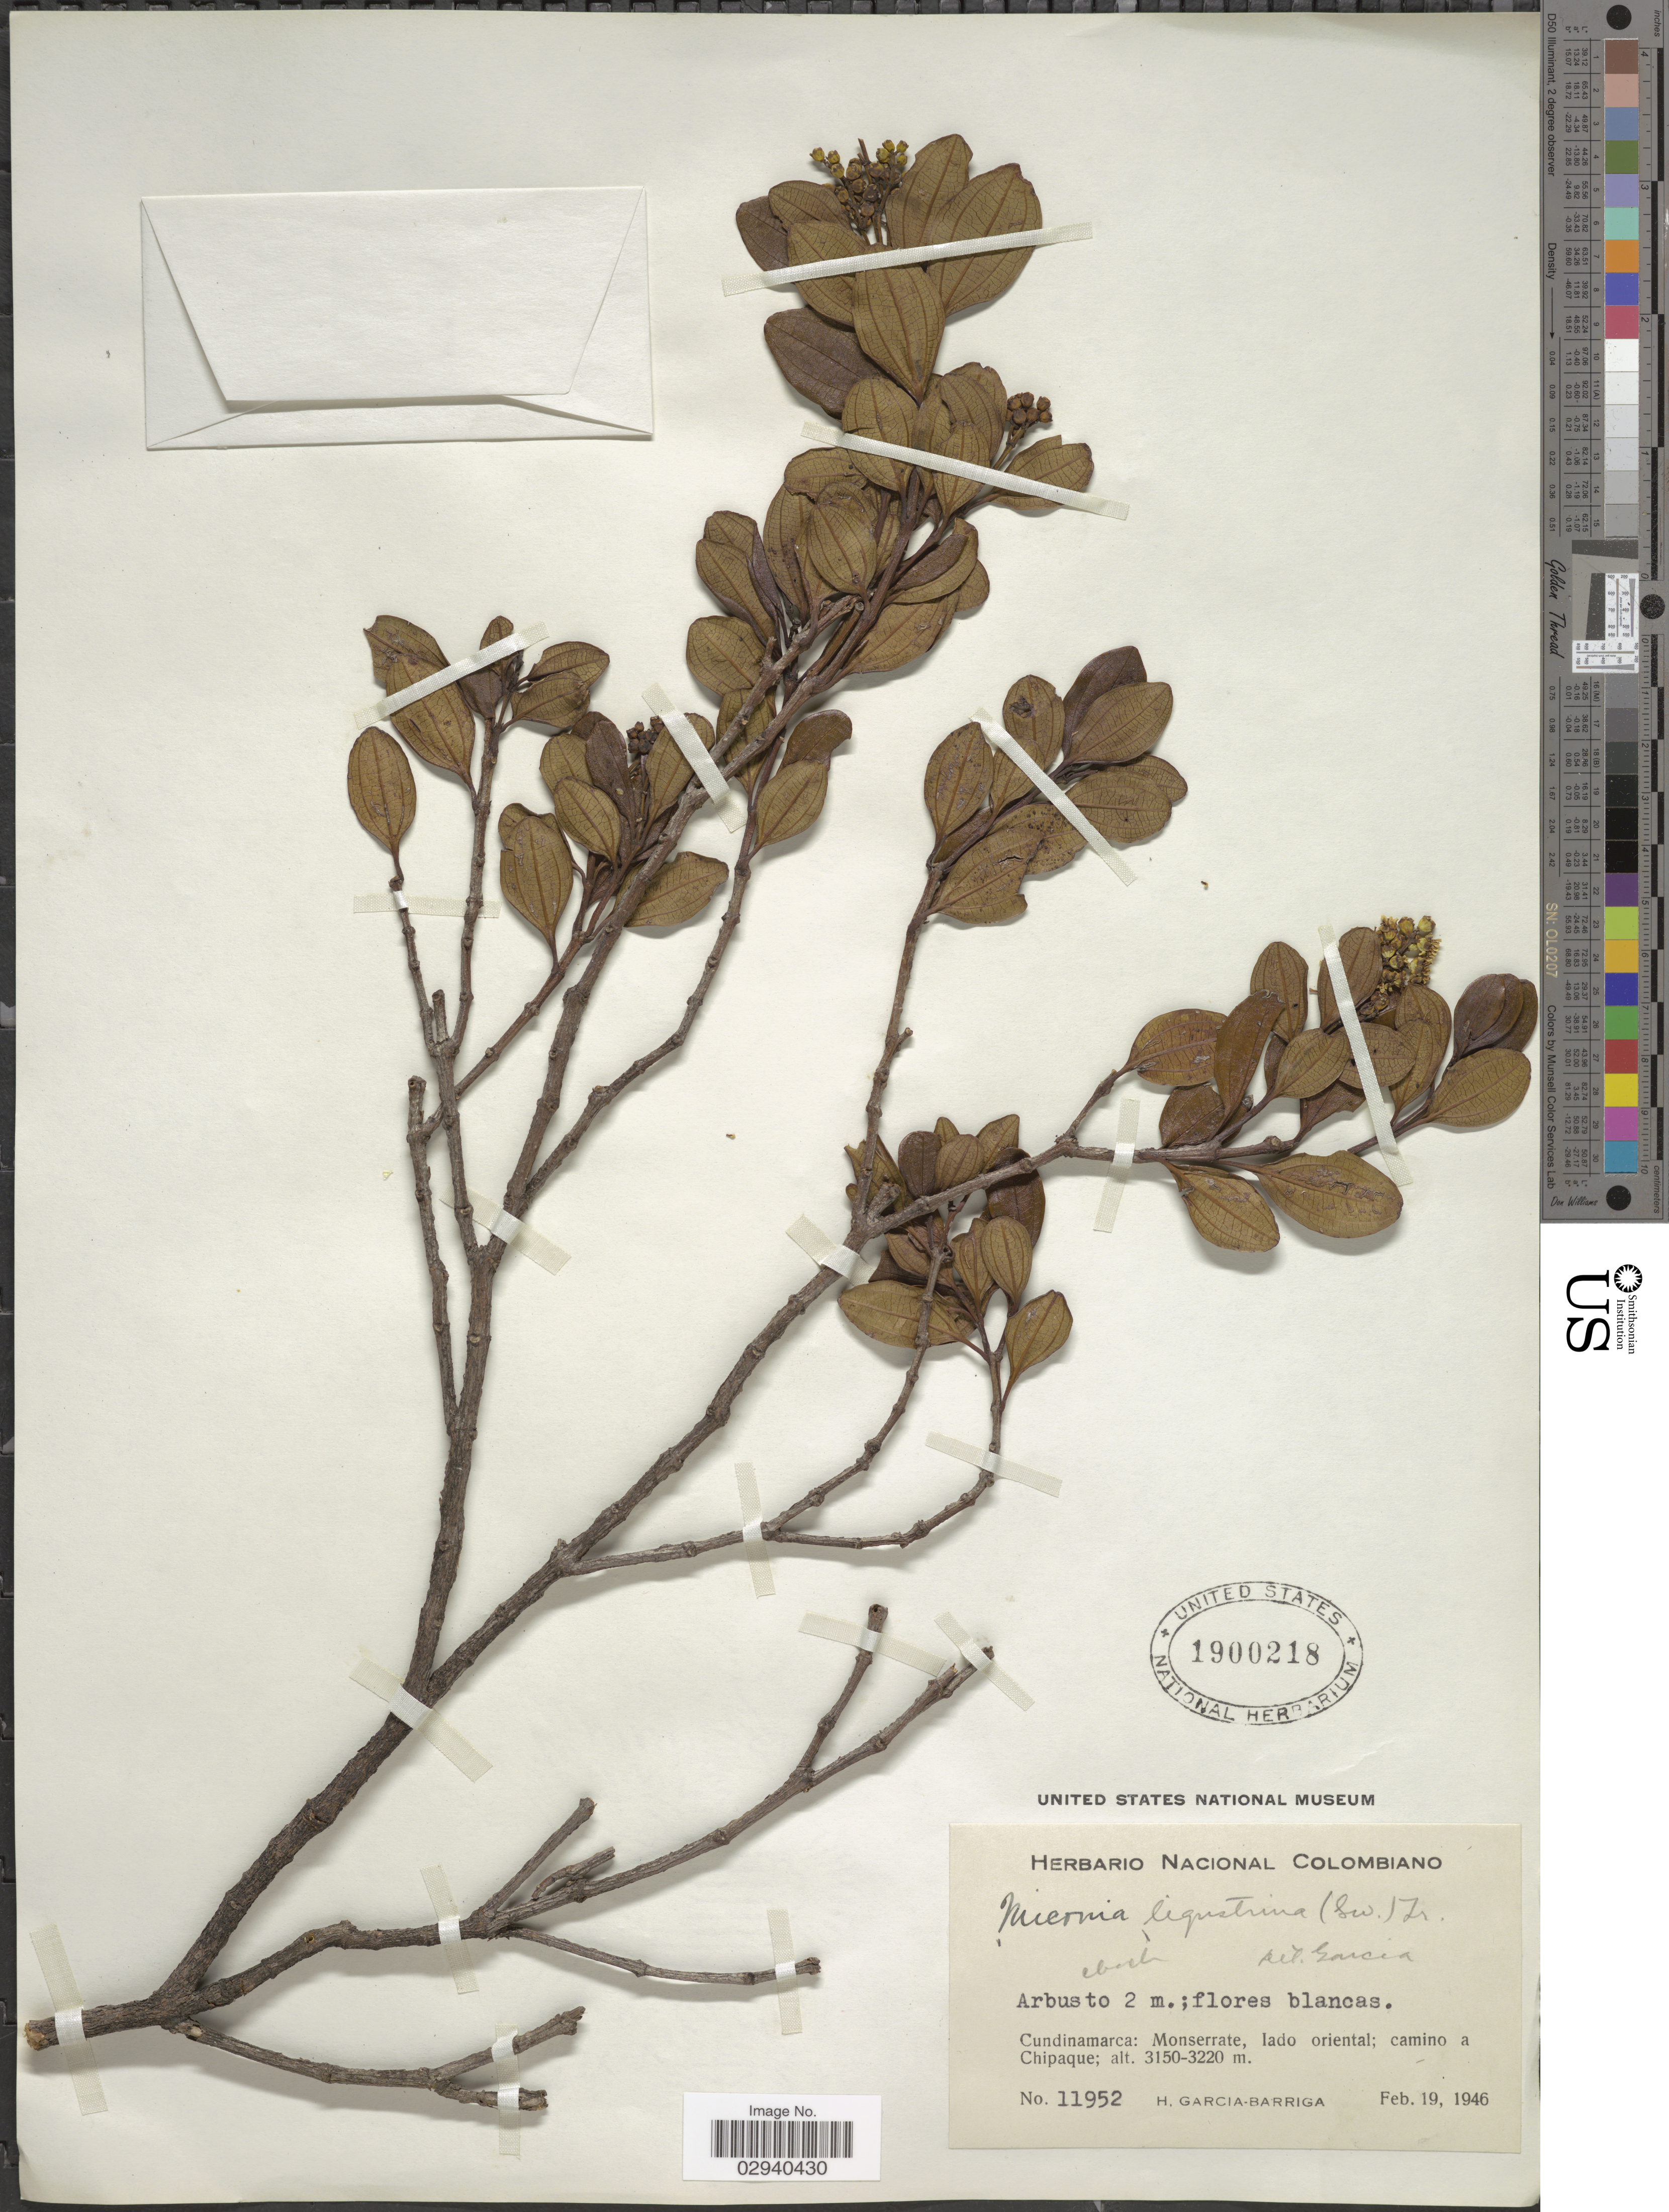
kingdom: Plantae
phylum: Tracheophyta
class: Magnoliopsida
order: Myrtales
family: Melastomataceae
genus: Miconia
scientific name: Miconia ligustrina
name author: (Sw.) Triana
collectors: H. García Barriga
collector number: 11952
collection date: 1946-02-19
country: Colombia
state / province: Cundinamarca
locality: Monserrate, lado oriental; camino a Chipaque.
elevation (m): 3150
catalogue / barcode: US 1900218